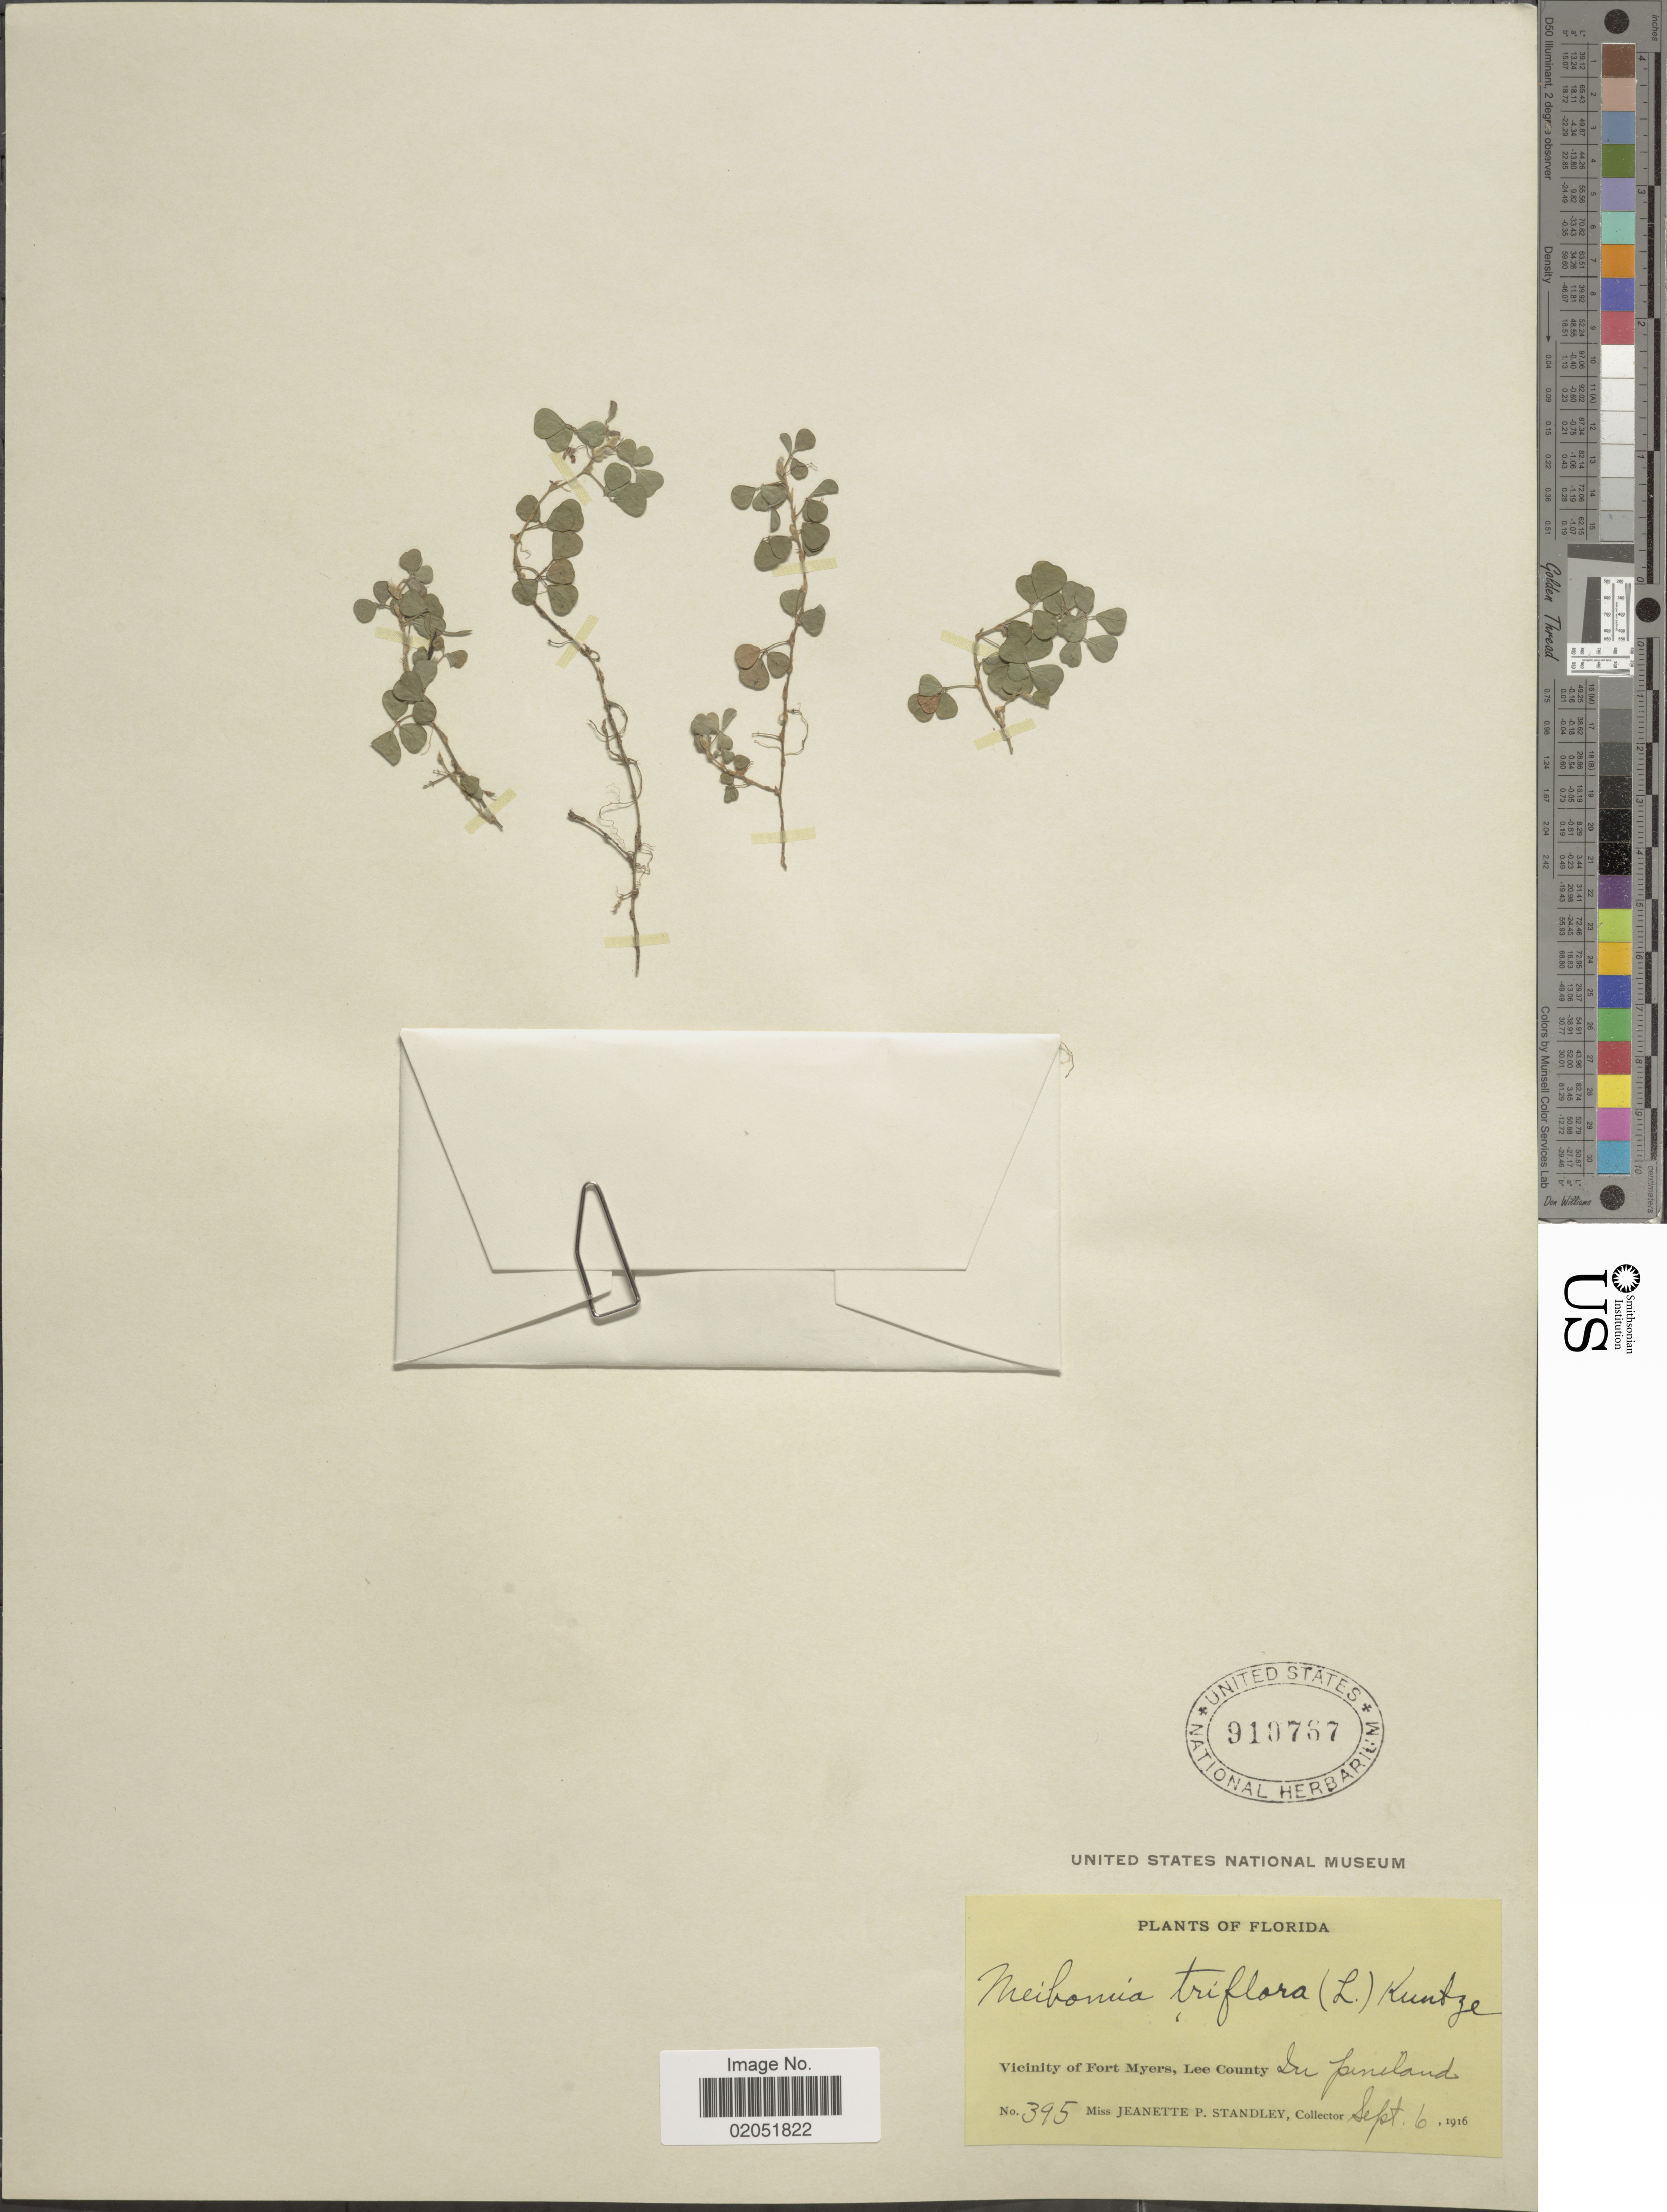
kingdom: Plantae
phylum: Tracheophyta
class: Magnoliopsida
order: Fabales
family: Fabaceae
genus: Grona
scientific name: Grona triflora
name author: (L.) H. Ohashi & K. Ohashi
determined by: Strong, Mark T., (BOT), Smithsonian Institution - National Museum of Natural History (UNITED STATES)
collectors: J. P. Standley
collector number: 395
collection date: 1916-09-06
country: United States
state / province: Florida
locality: Florida, Vicinity of Fort Myers, Lee County, In pinelands.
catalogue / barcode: US 910767